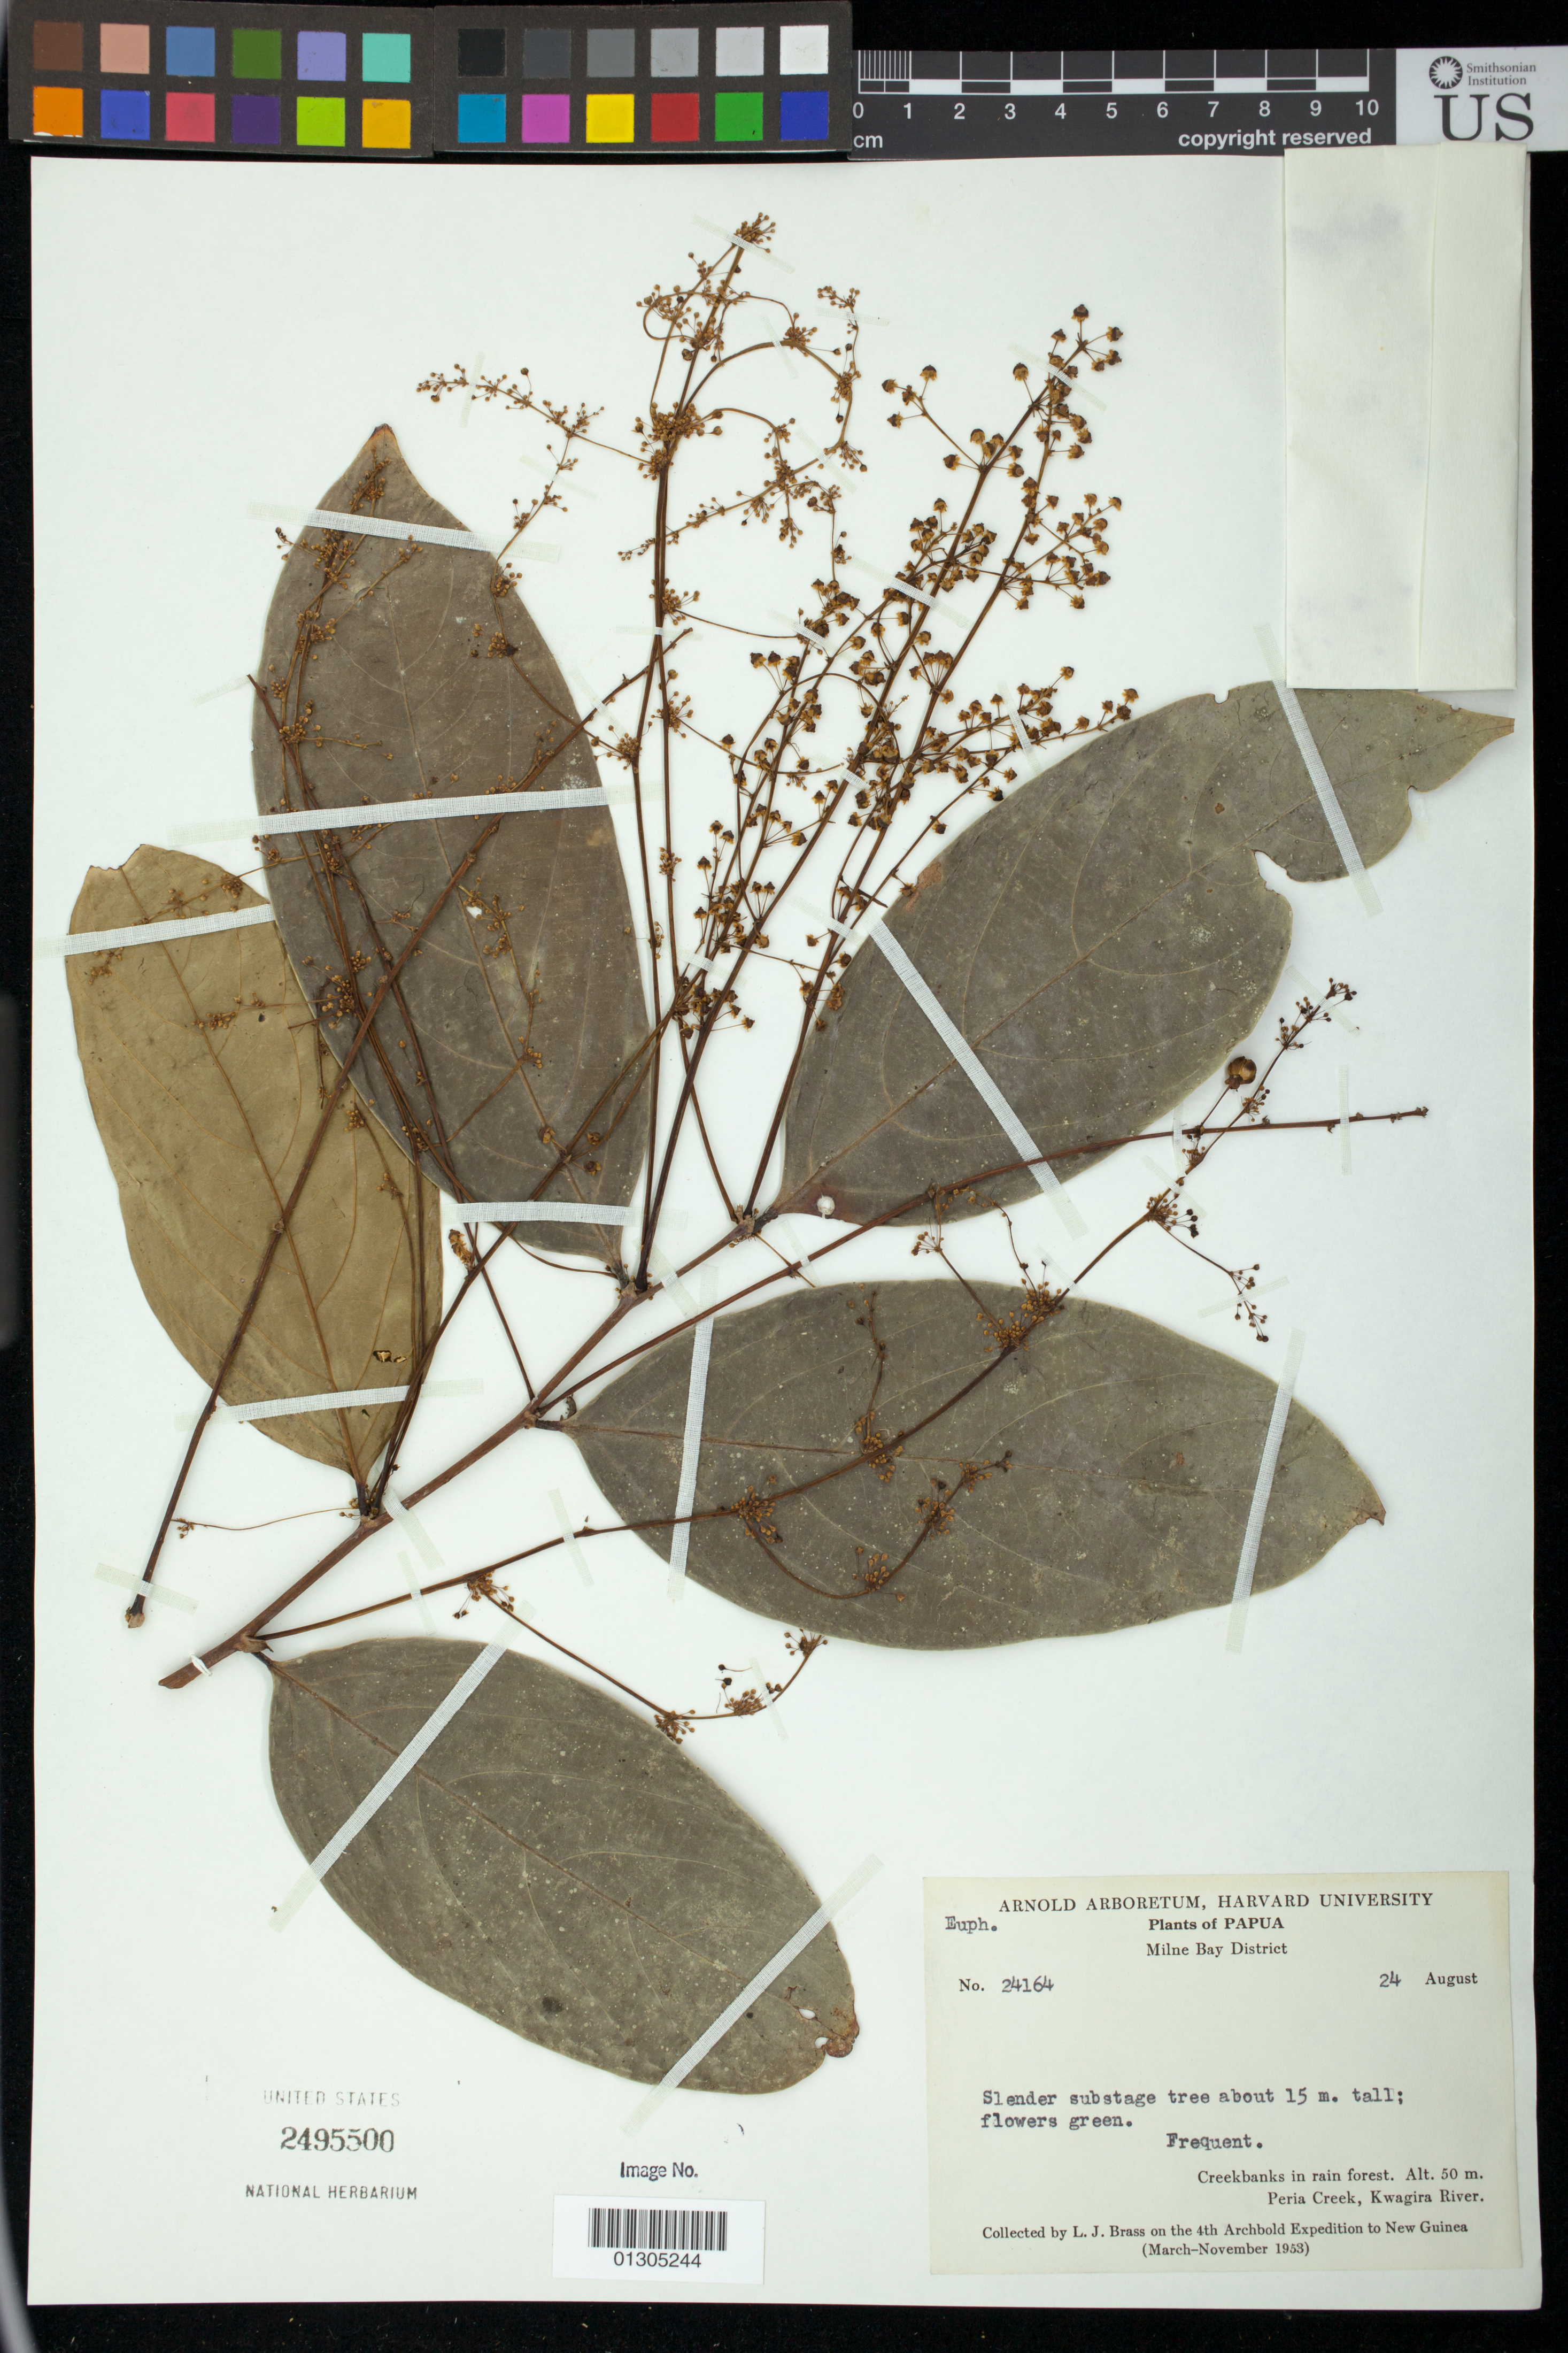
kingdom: Plantae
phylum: Tracheophyta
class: Magnoliopsida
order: Malpighiales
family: Euphorbiaceae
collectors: L. J. Brass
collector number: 24164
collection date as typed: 24 Aug 1953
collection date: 1953-08-24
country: Papua New Guinea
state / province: Milne Bay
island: New Guinea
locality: Peria creek, kwagira river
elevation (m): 50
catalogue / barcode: US 2495500